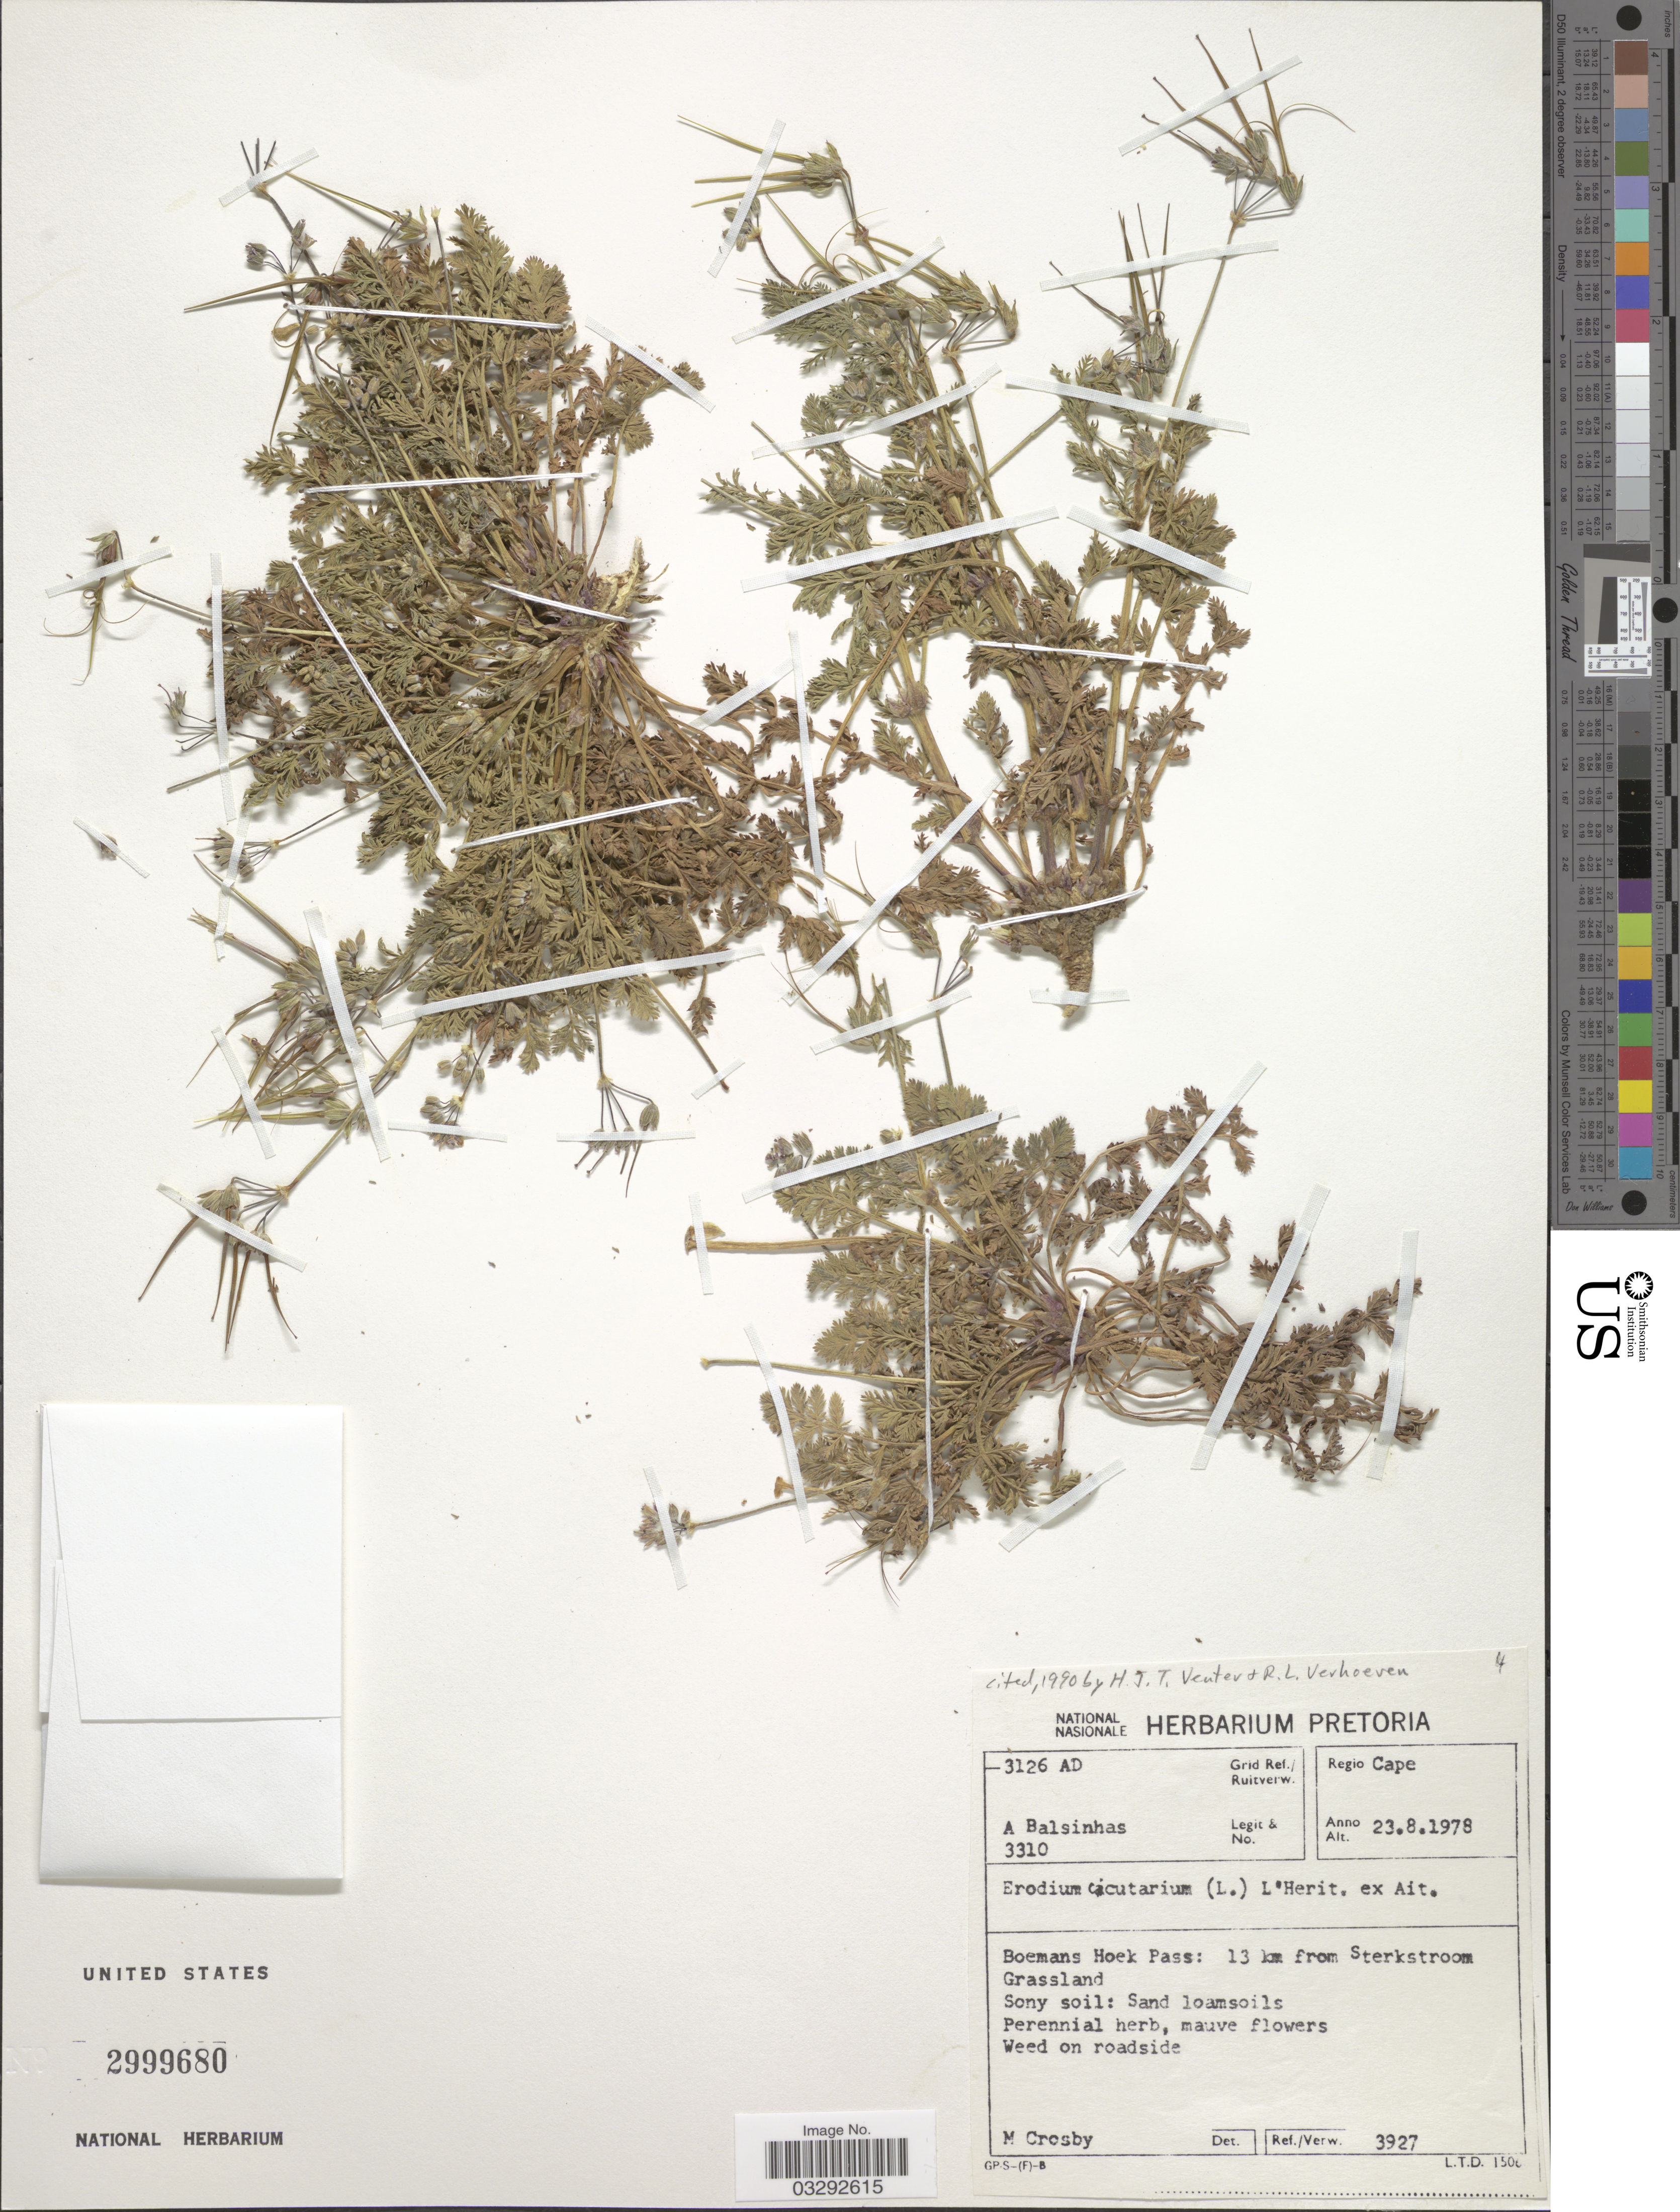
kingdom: Plantae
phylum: Tracheophyta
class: Magnoliopsida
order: Geraniales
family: Geraniaceae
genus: Erodium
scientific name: Erodium cicutarium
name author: (L.) L'Hér.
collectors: A. A. Balsinhas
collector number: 3310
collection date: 1978-08-23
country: South Africa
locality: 3126 AD Grid Ref. Regio Cape. Boemans Hoek Pass: 13 km from Sterkstroom Grassland.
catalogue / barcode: US 2999680